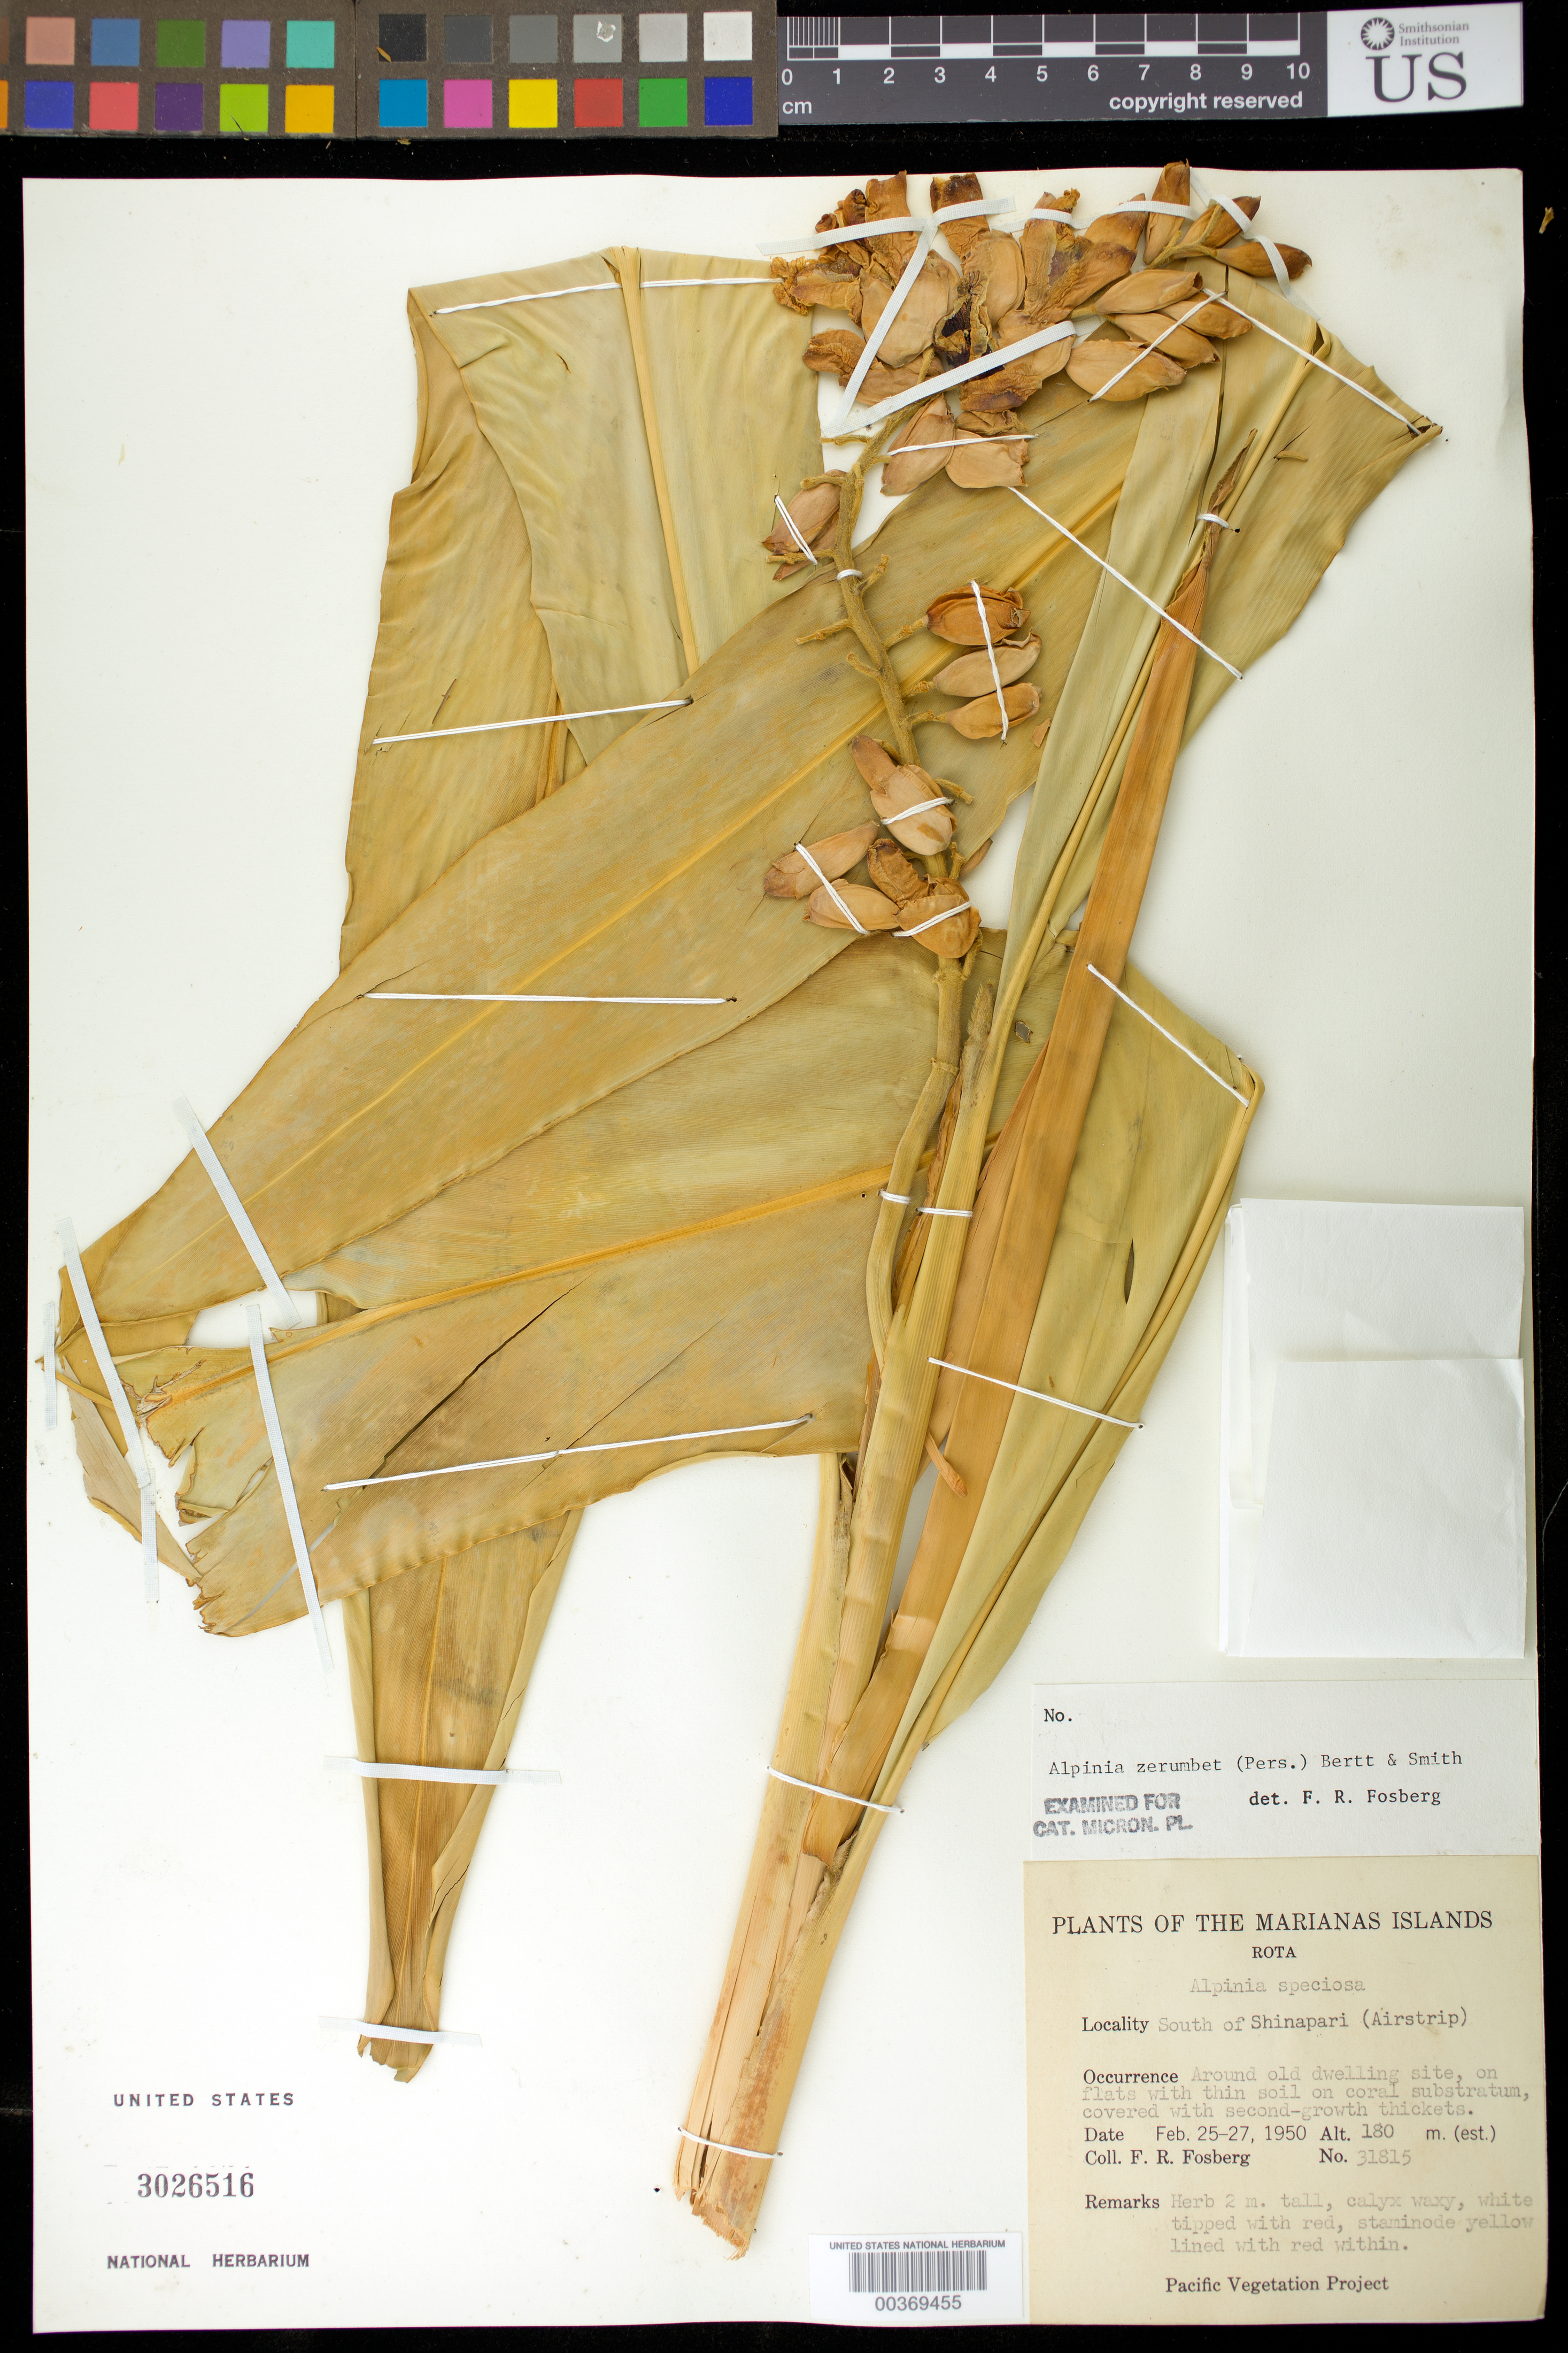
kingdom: Plantae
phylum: Tracheophyta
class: Liliopsida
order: Zingiberales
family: Zingiberaceae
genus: Alpinia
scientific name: Alpinia zerumbet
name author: (Pers.) B.L. Burtt & R.M. Sm.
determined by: Fosberg, F. R.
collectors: F. R. Fosberg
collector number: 31815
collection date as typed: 25 Feb 1950 to 27 Feb 1950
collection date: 1950-02-25/1950-02-27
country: Northern Mariana Islands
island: Rota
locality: Plants of marianas islands, rota, s of shinapari (airstrip)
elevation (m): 180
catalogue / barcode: US 3026516